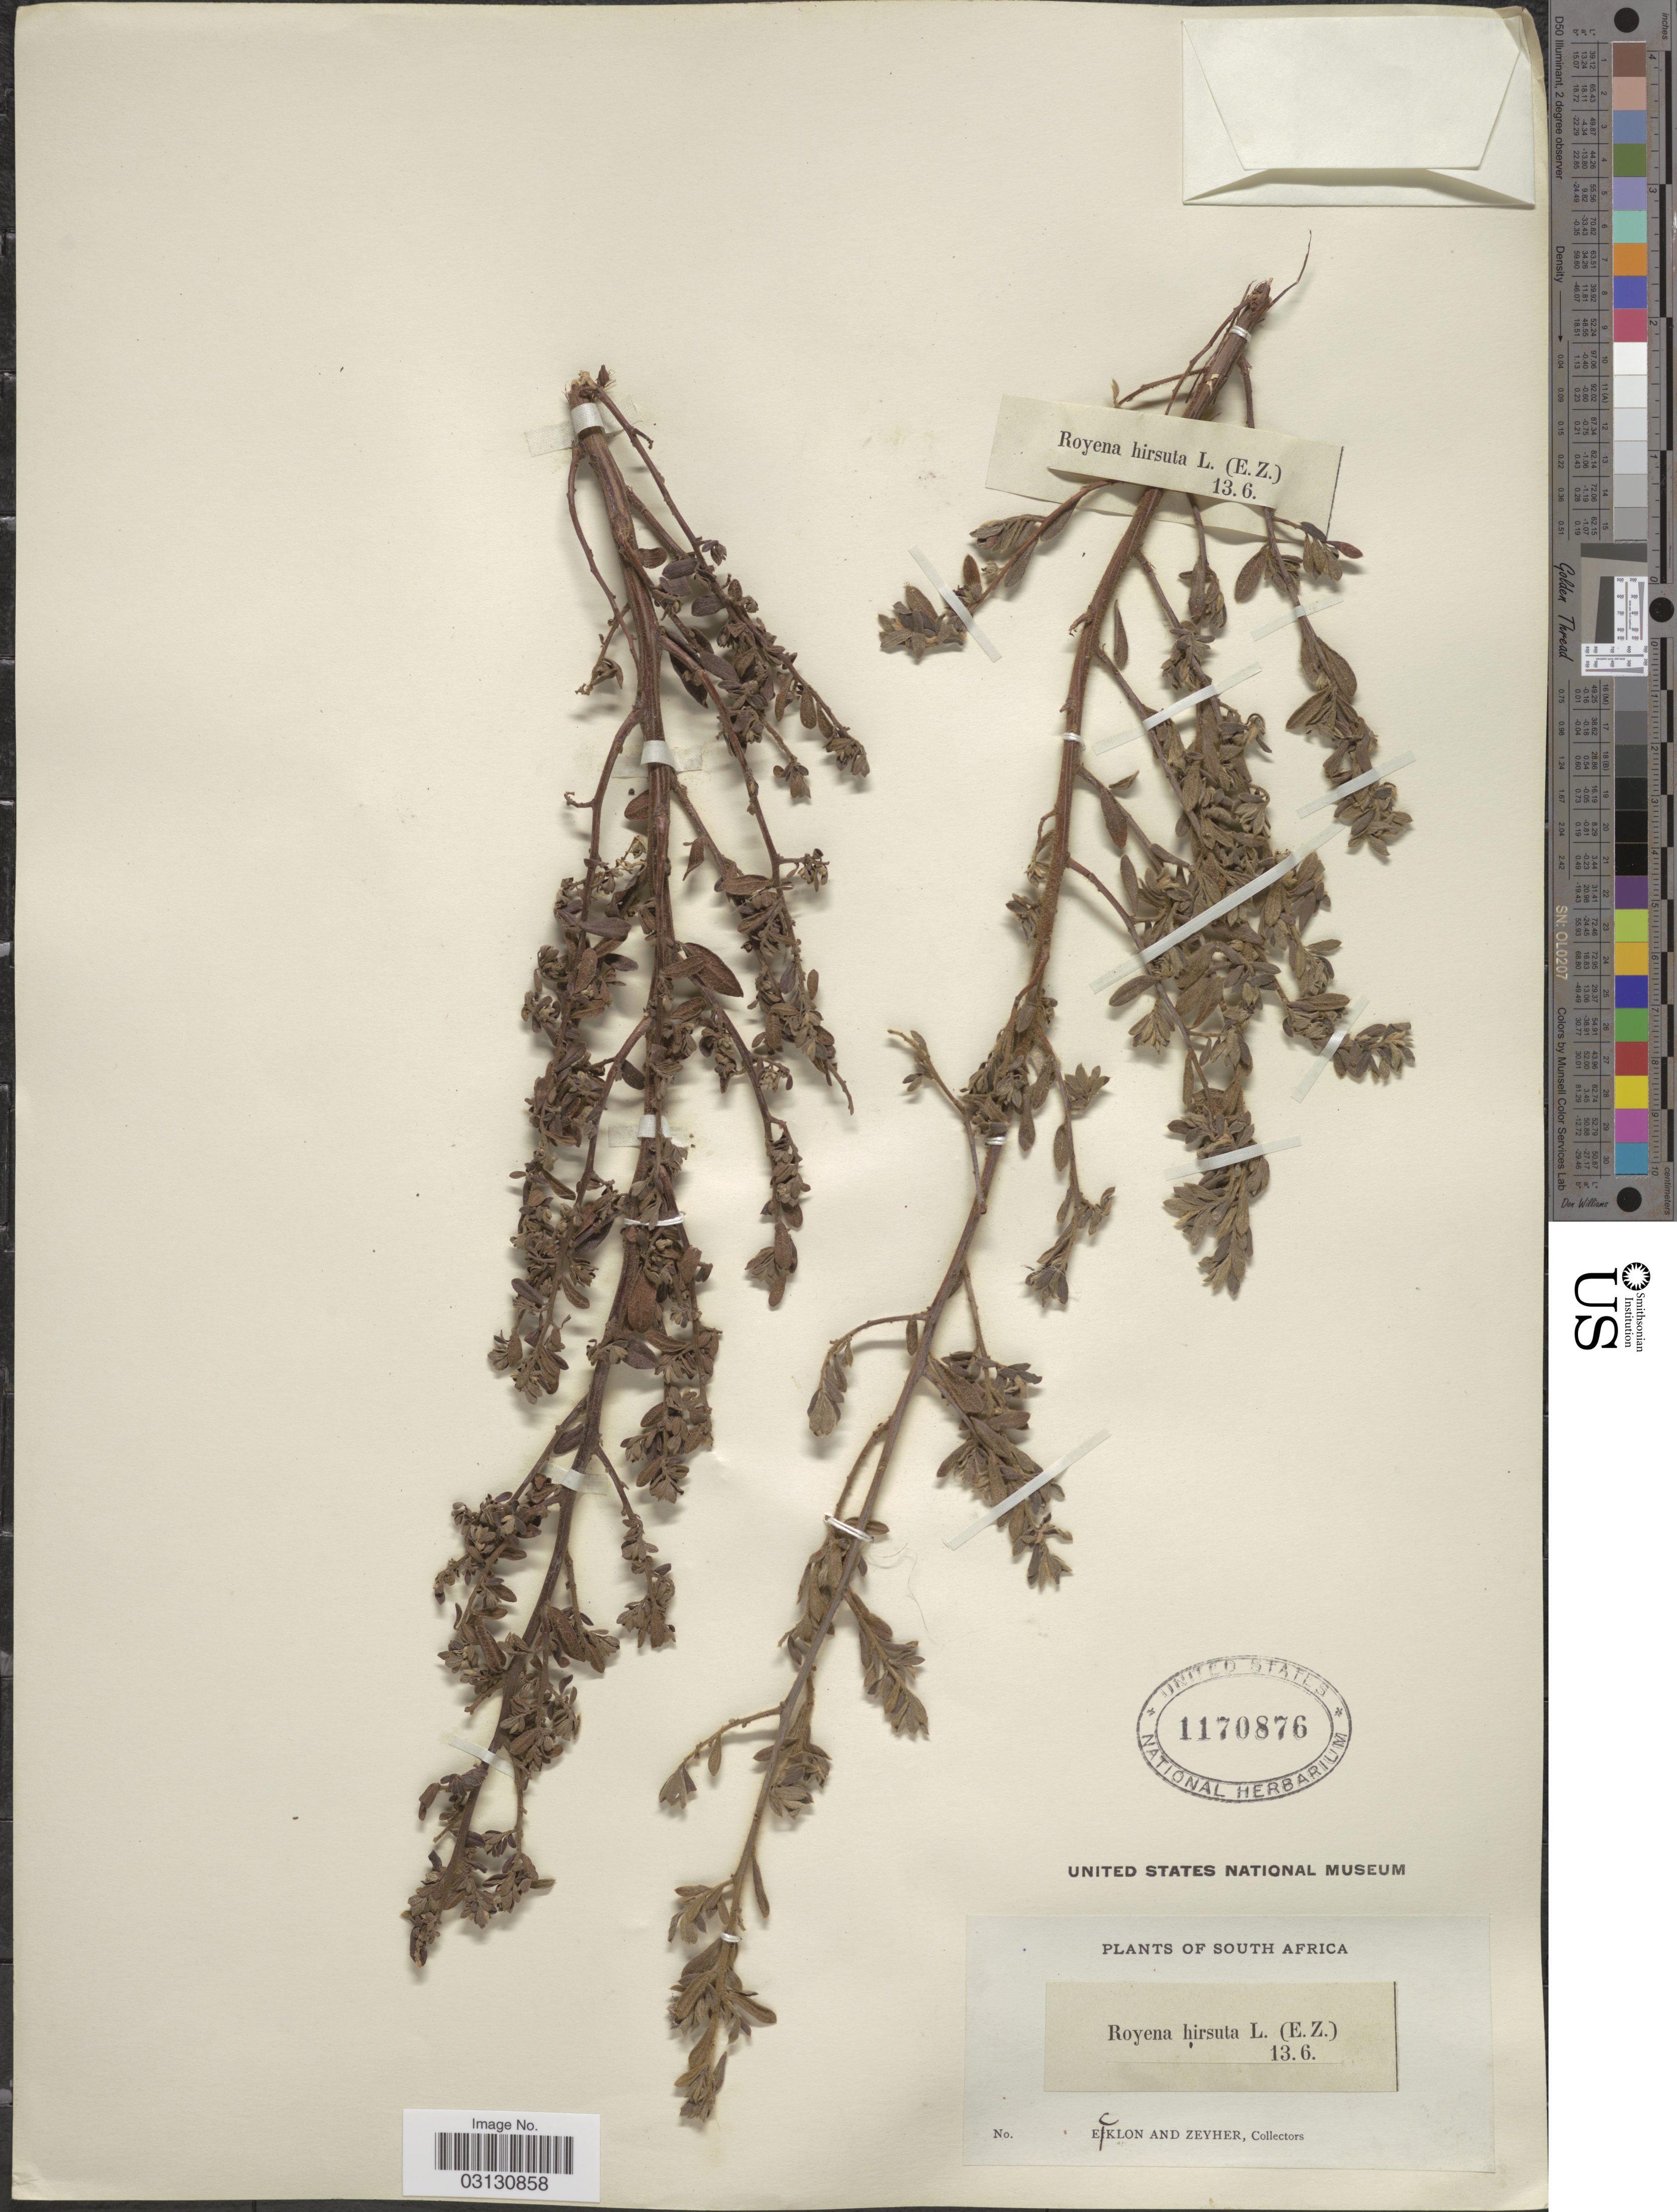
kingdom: Plantae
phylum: Tracheophyta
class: Magnoliopsida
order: Ericales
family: Ebenaceae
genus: Royena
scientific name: Royena hirsuta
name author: L.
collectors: -. Ecklon & -. Zeyher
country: South Africa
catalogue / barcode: US 1170876